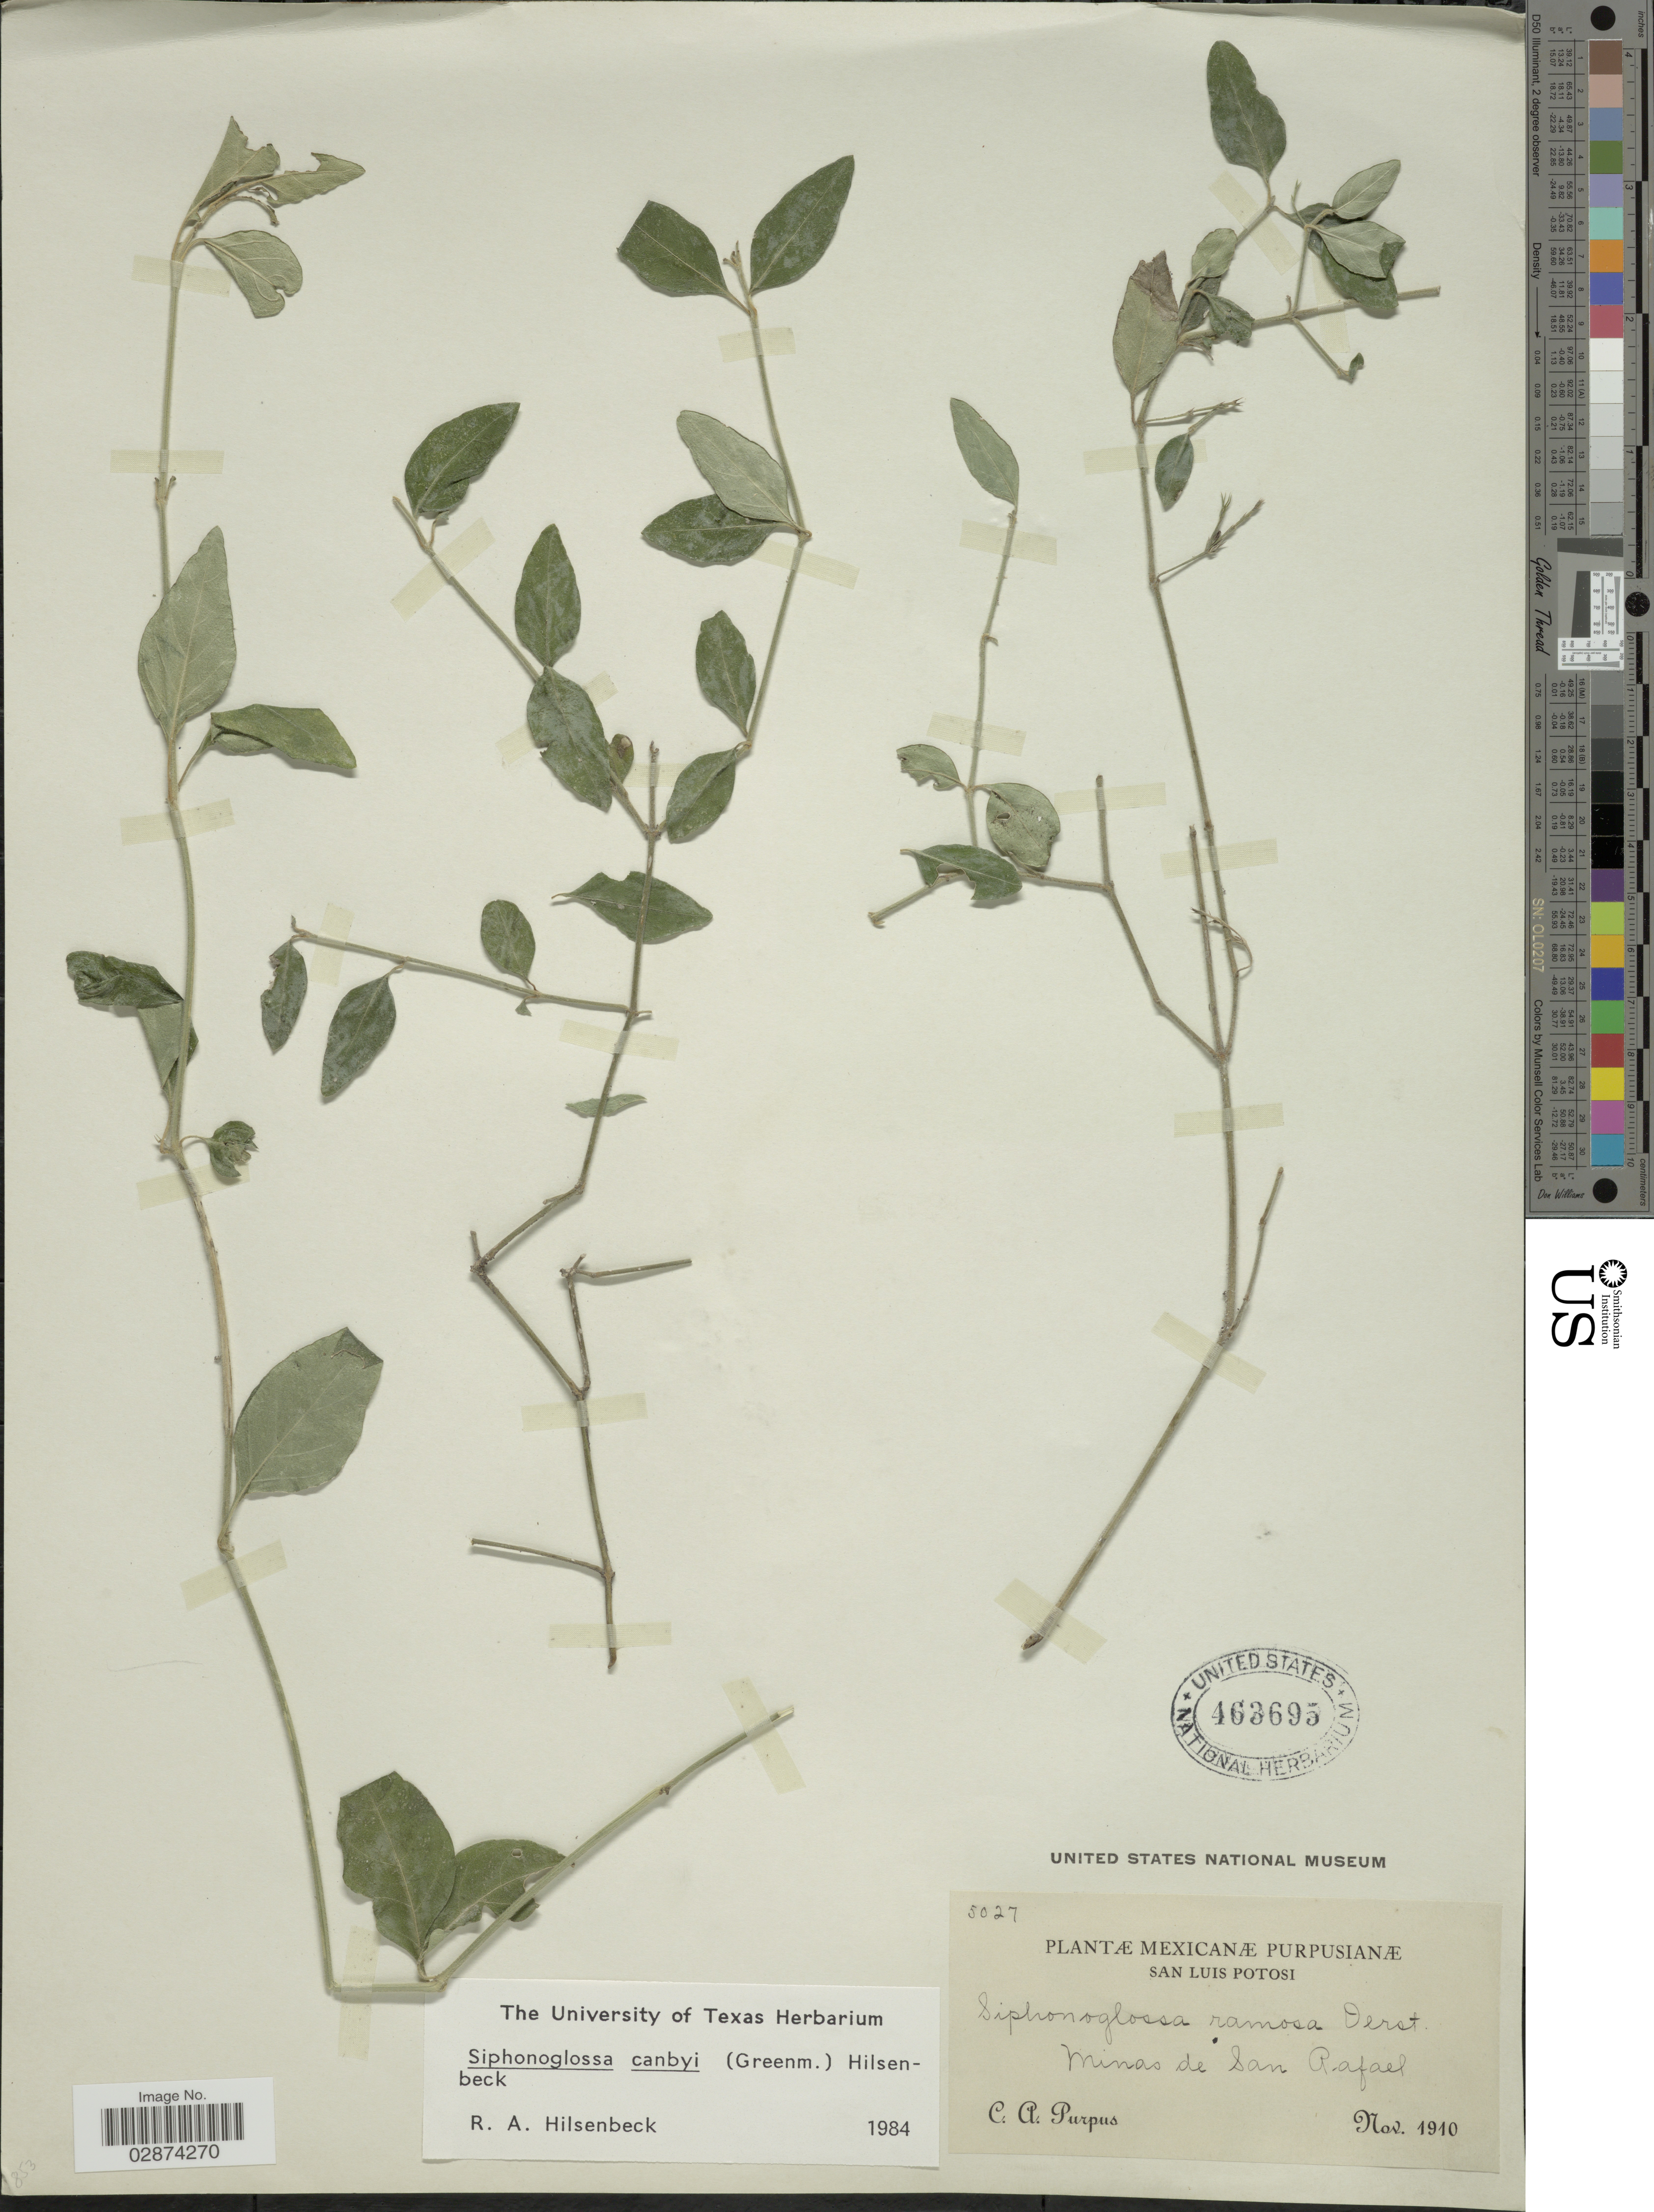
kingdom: Plantae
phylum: Tracheophyta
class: Magnoliopsida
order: Lamiales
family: Acanthaceae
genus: Justicia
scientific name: Justicia canbyi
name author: Greenm.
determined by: Fisher, Amanda, (LOB), California State University, Long Beach (UNITED STATES)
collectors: C. A. Purpus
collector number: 5027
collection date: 1910-11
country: Mexico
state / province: San Luis Potosí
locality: Minas de San Rafael.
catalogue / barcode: US 463695